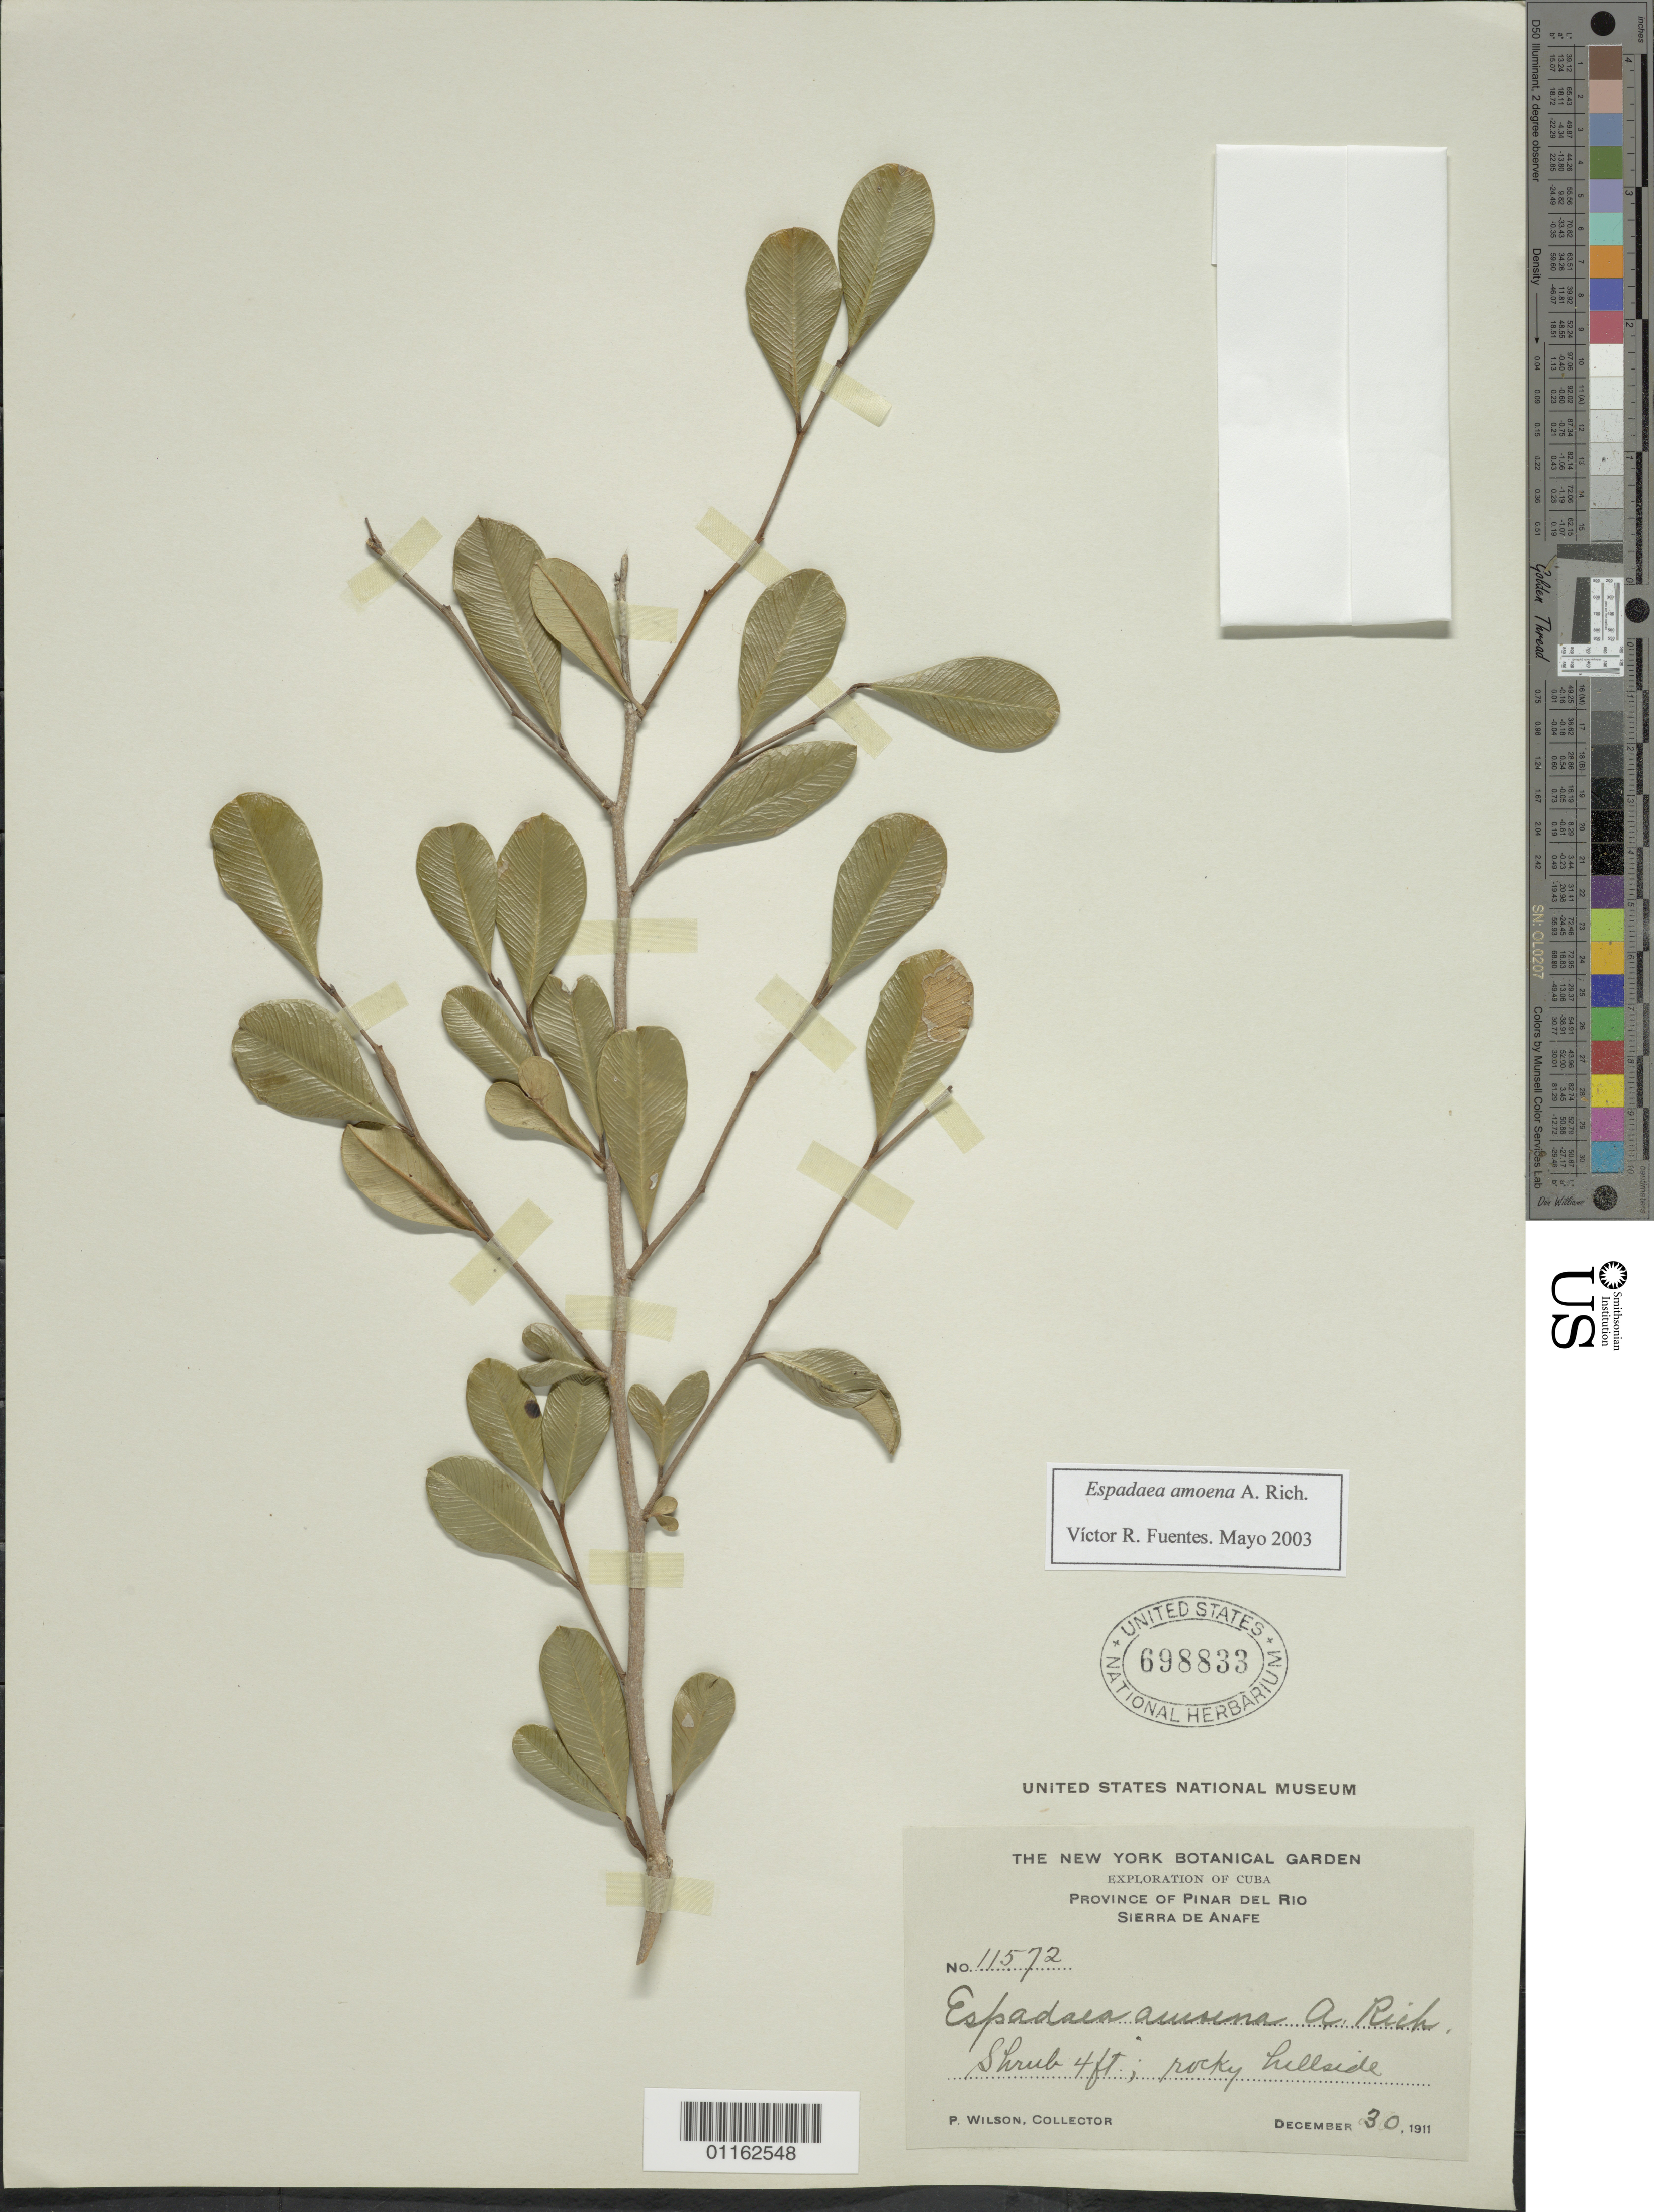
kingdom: Plantae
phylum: Tracheophyta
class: Magnoliopsida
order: Solanales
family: Solanaceae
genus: Espadaea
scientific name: Espadaea amoena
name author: A. Rich.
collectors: P. Wilson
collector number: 11572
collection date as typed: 30 Dec 1911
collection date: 1911-12-30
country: Cuba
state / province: Pinar del Rio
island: Cuba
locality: Sierra de Anafe, rocky hillside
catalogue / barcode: US 698833